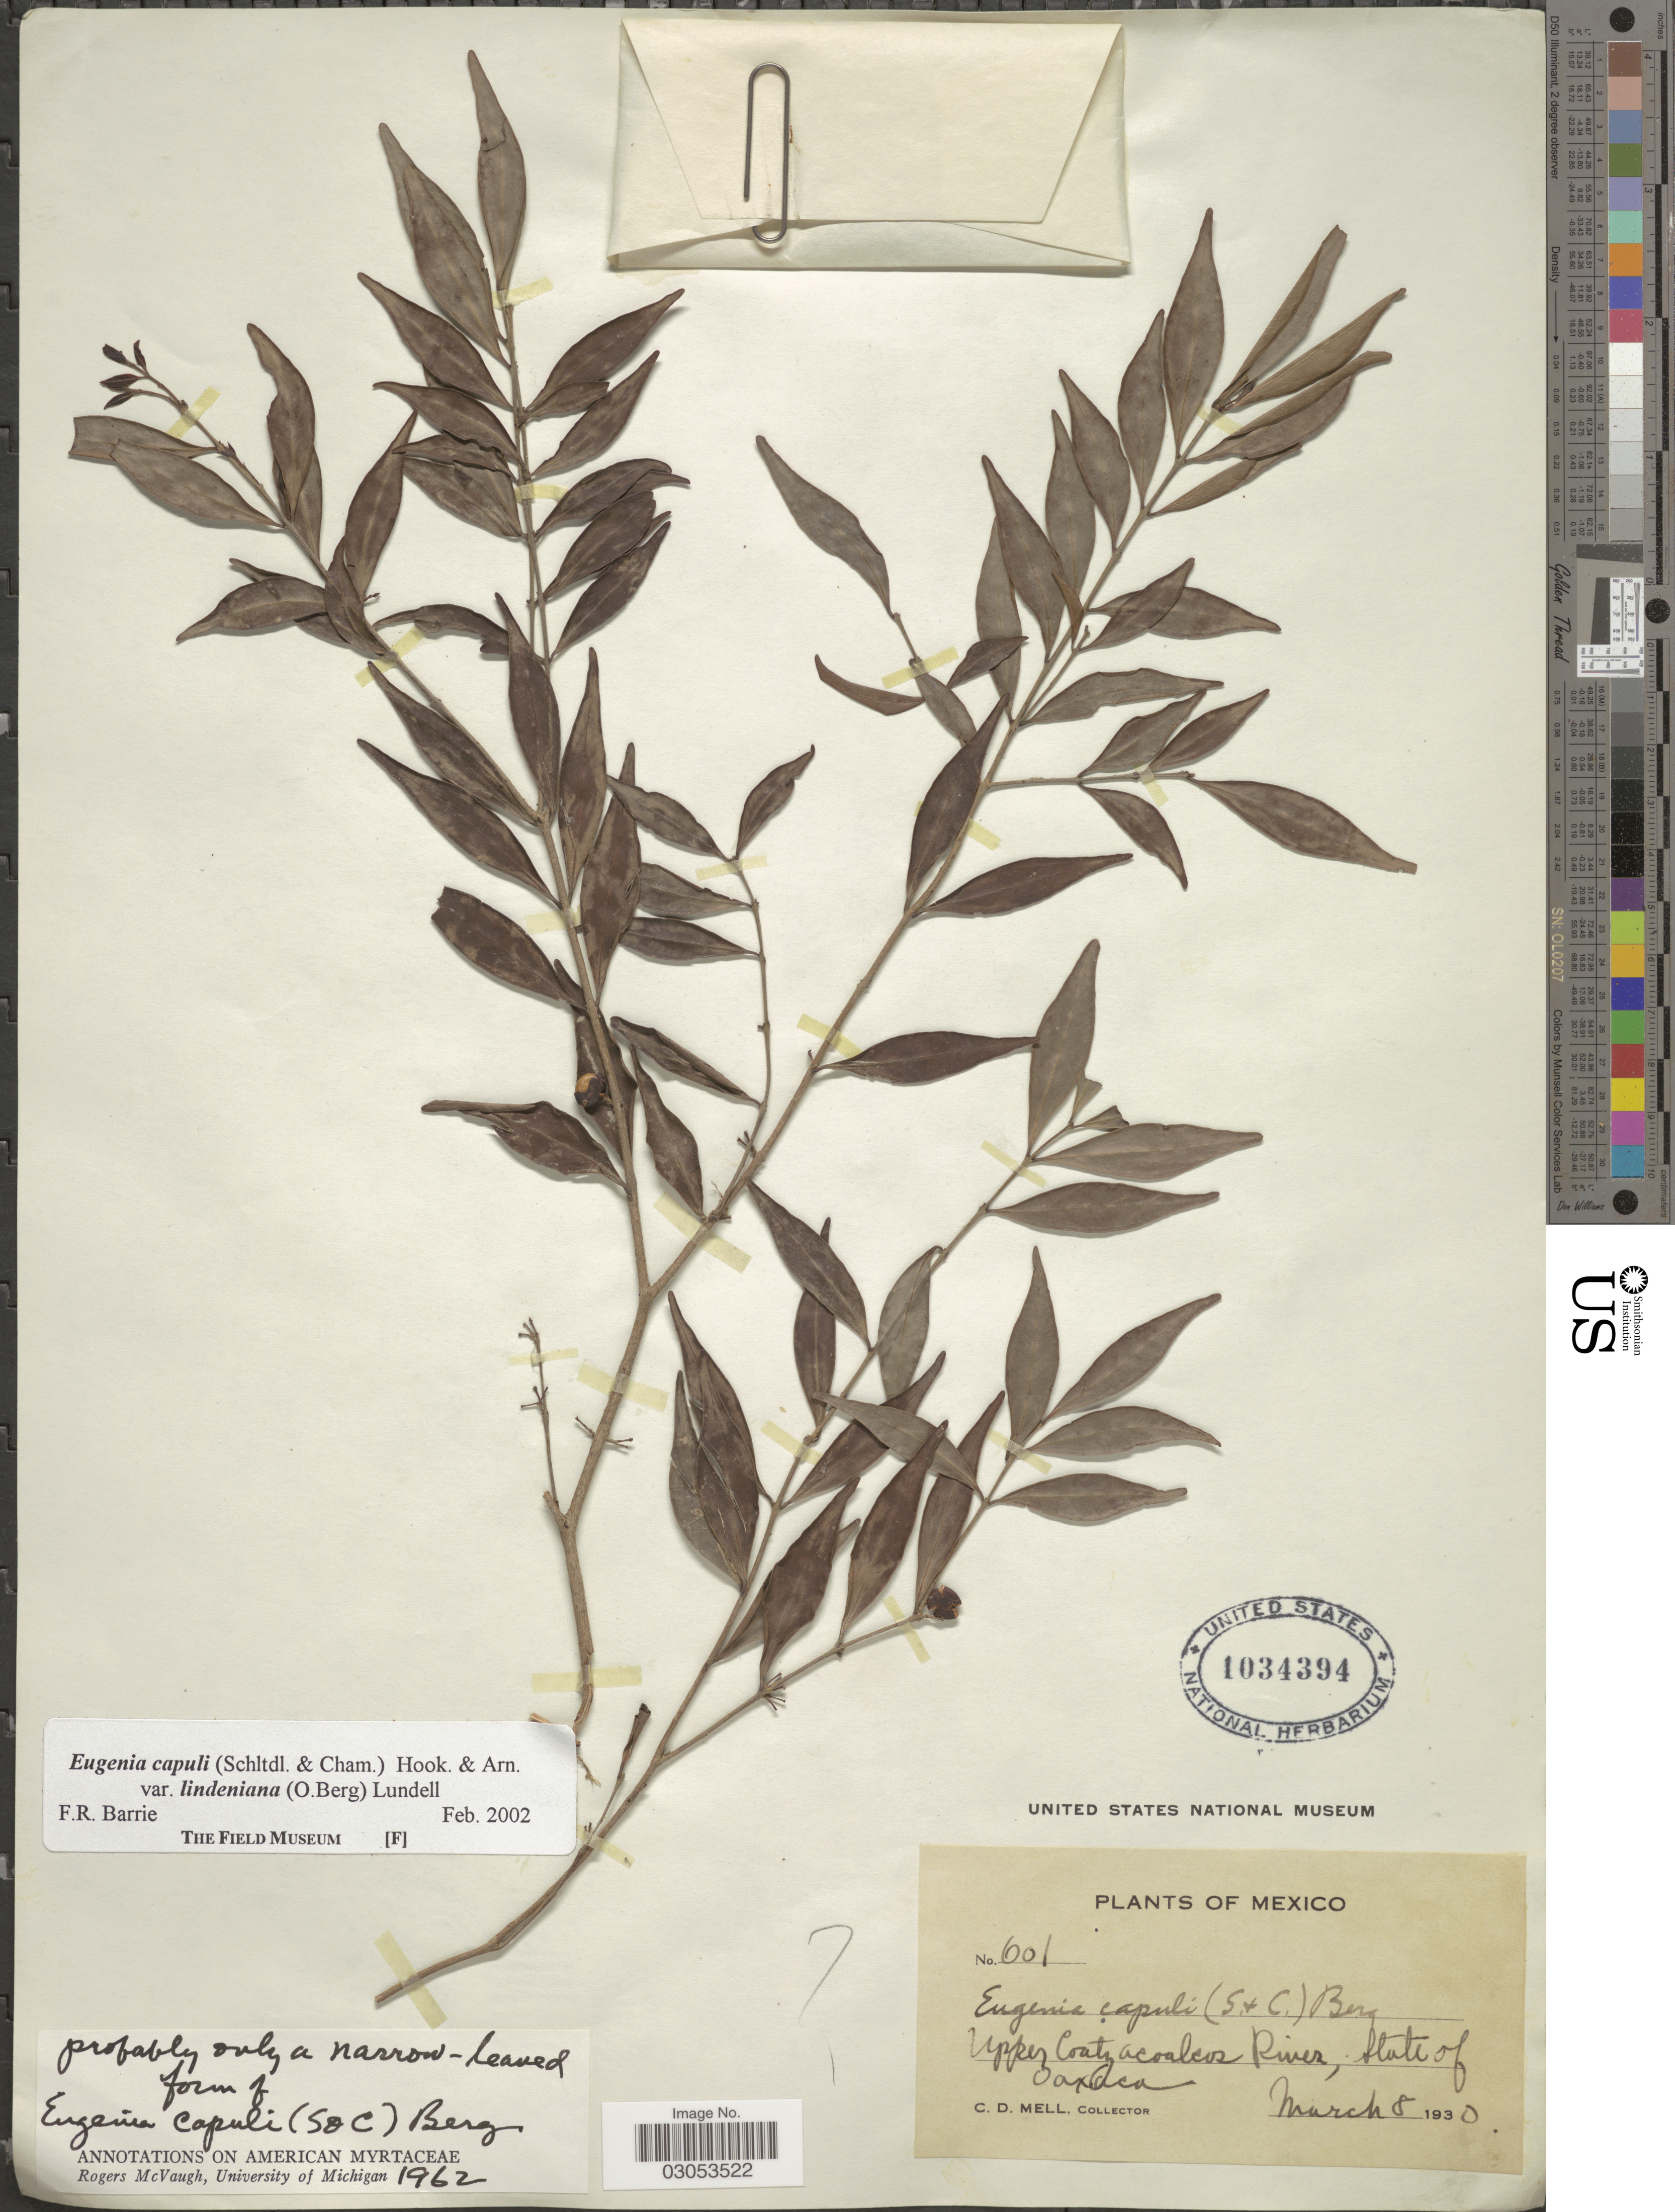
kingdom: Plantae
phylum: Tracheophyta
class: Magnoliopsida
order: Myrtales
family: Myrtaceae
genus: Eugenia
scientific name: Eugenia capuli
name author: (Schltdl. & Cham.) Hook. & Arn.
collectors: C. D. Mell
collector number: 601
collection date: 1930-03-08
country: Mexico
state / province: Oaxaca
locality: Upper Coatzacoalcos River, State of Oaxaca.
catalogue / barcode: US 1034394